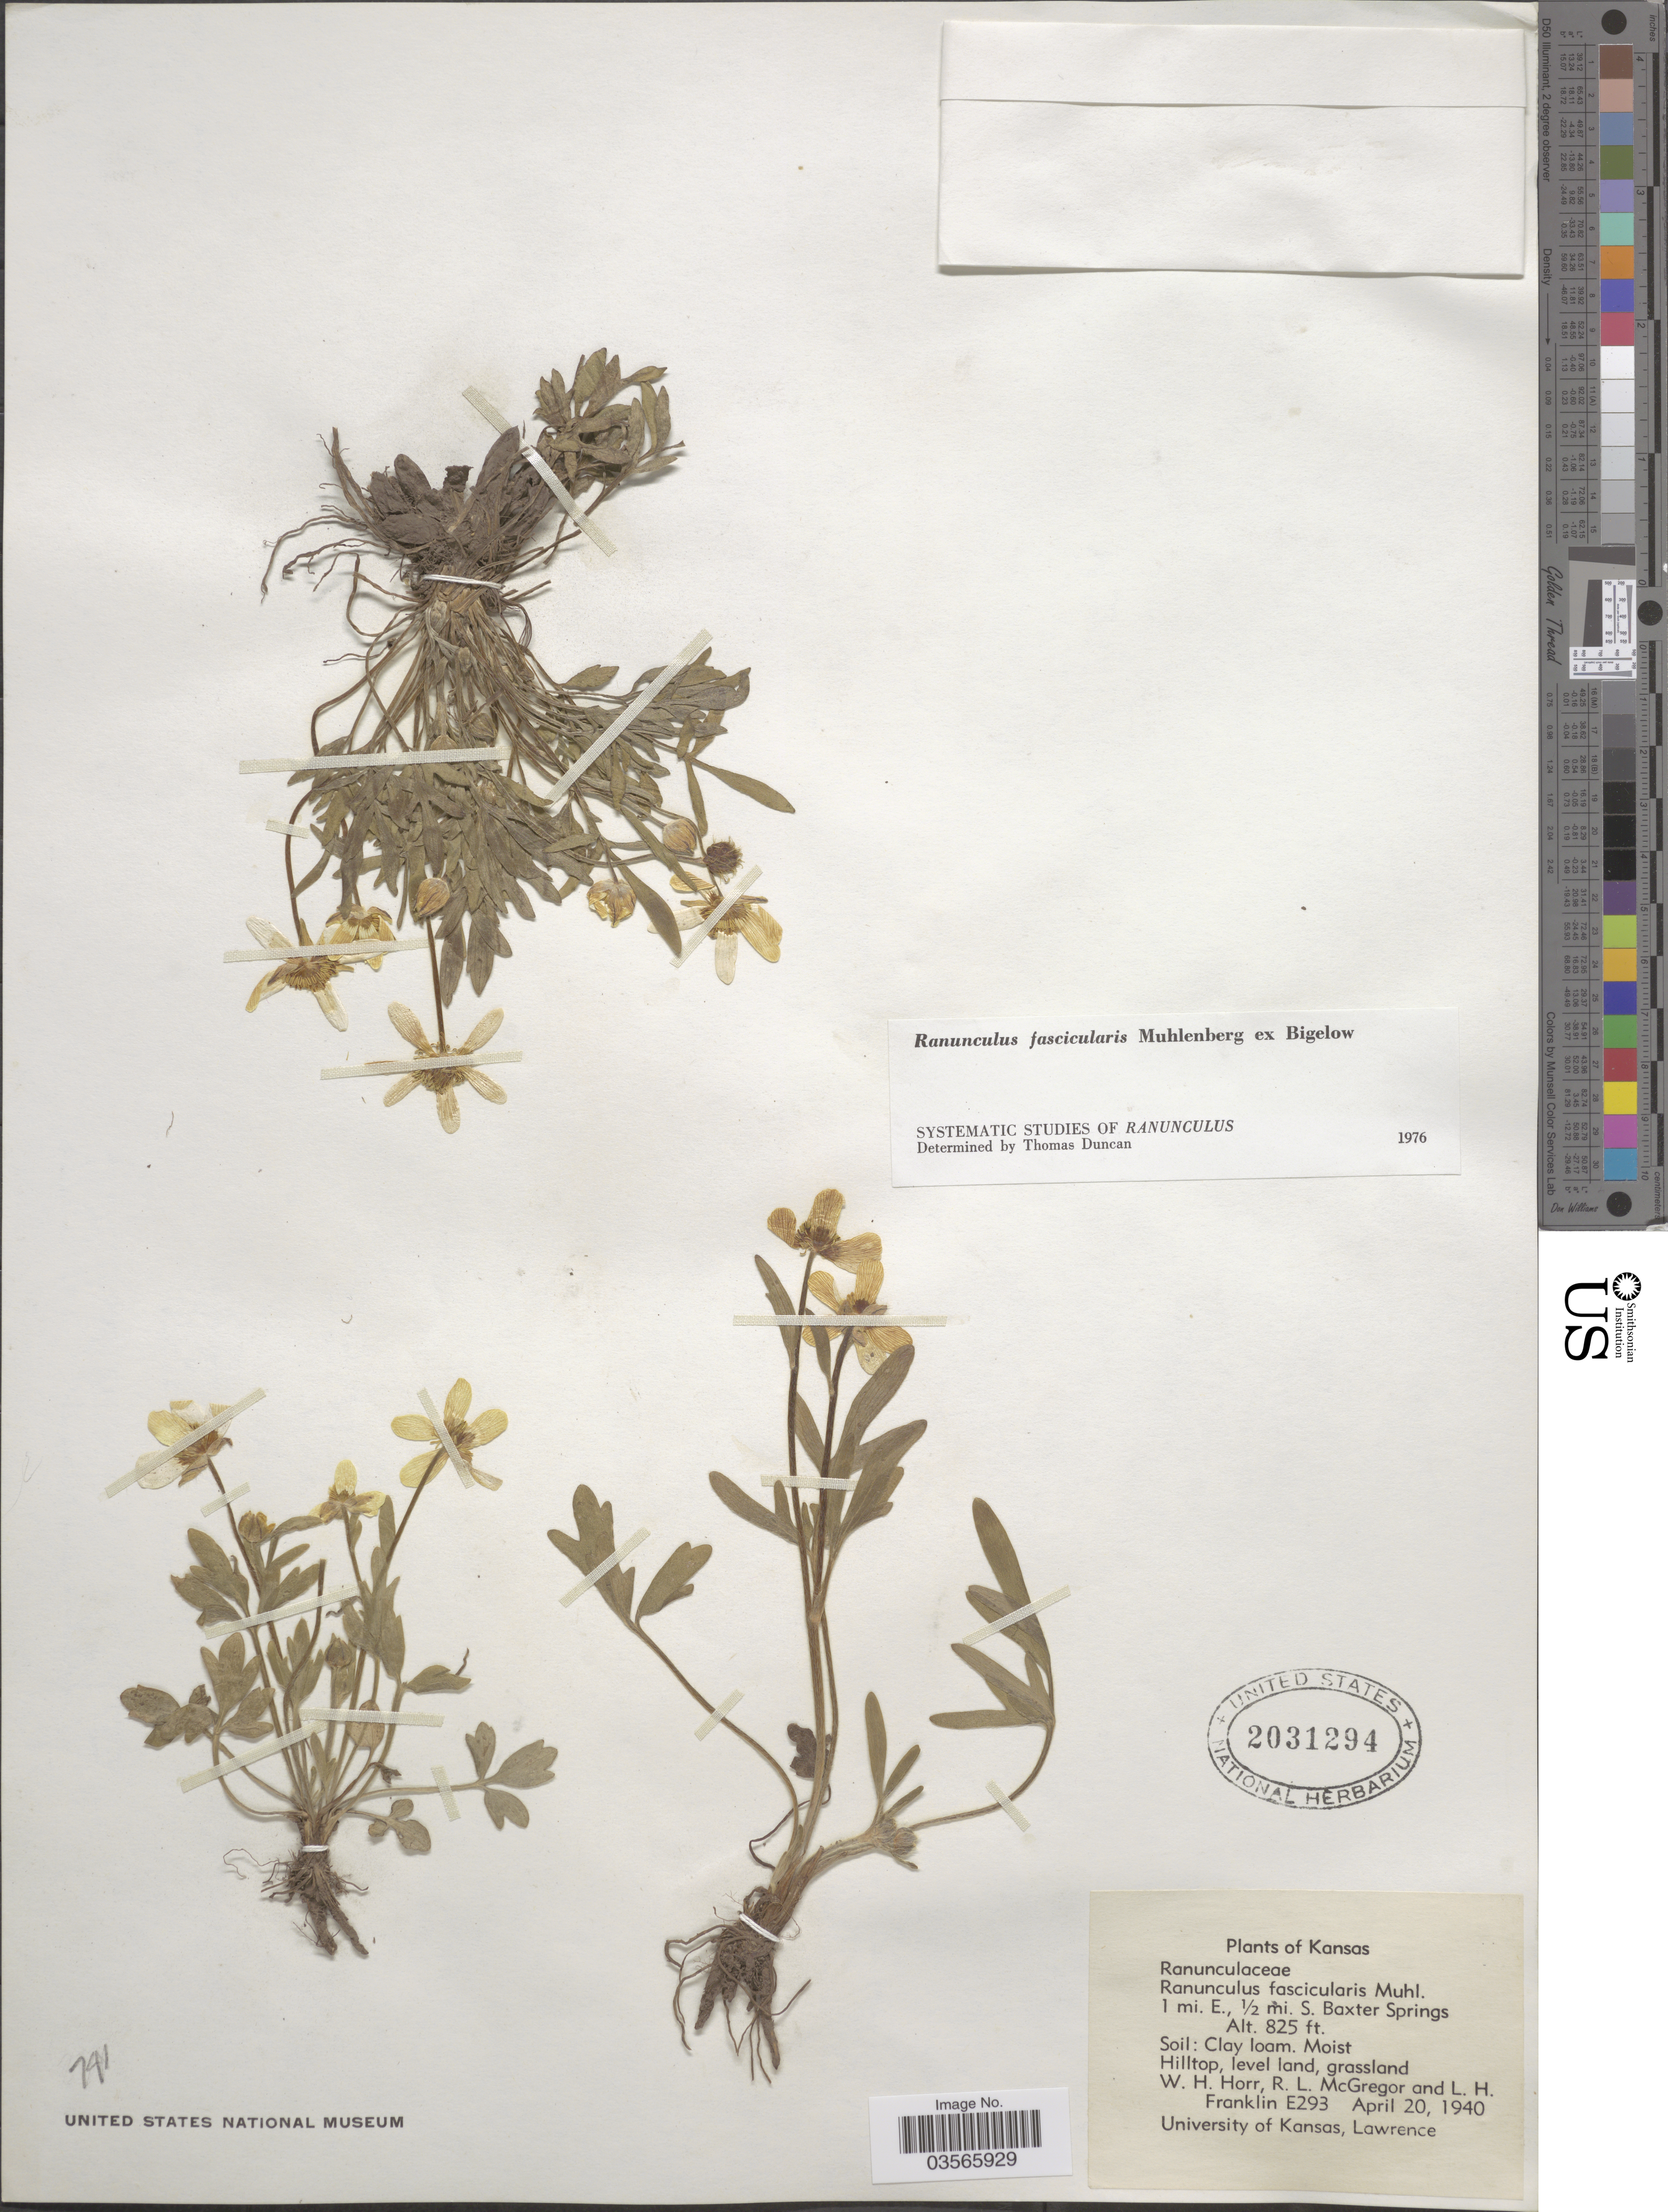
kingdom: Plantae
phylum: Tracheophyta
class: Magnoliopsida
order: Ranunculales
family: Ranunculaceae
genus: Ranunculus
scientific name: Ranunculus fascicularis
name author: Muhl. ex Bigelow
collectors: W. H. Horr, R. McGregor & L. H. Franklin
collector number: E293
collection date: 1940-04-20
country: United States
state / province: Kansas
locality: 1 mi. E., ½ mi. S. Baxter Springs.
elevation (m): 251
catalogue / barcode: US 2031294